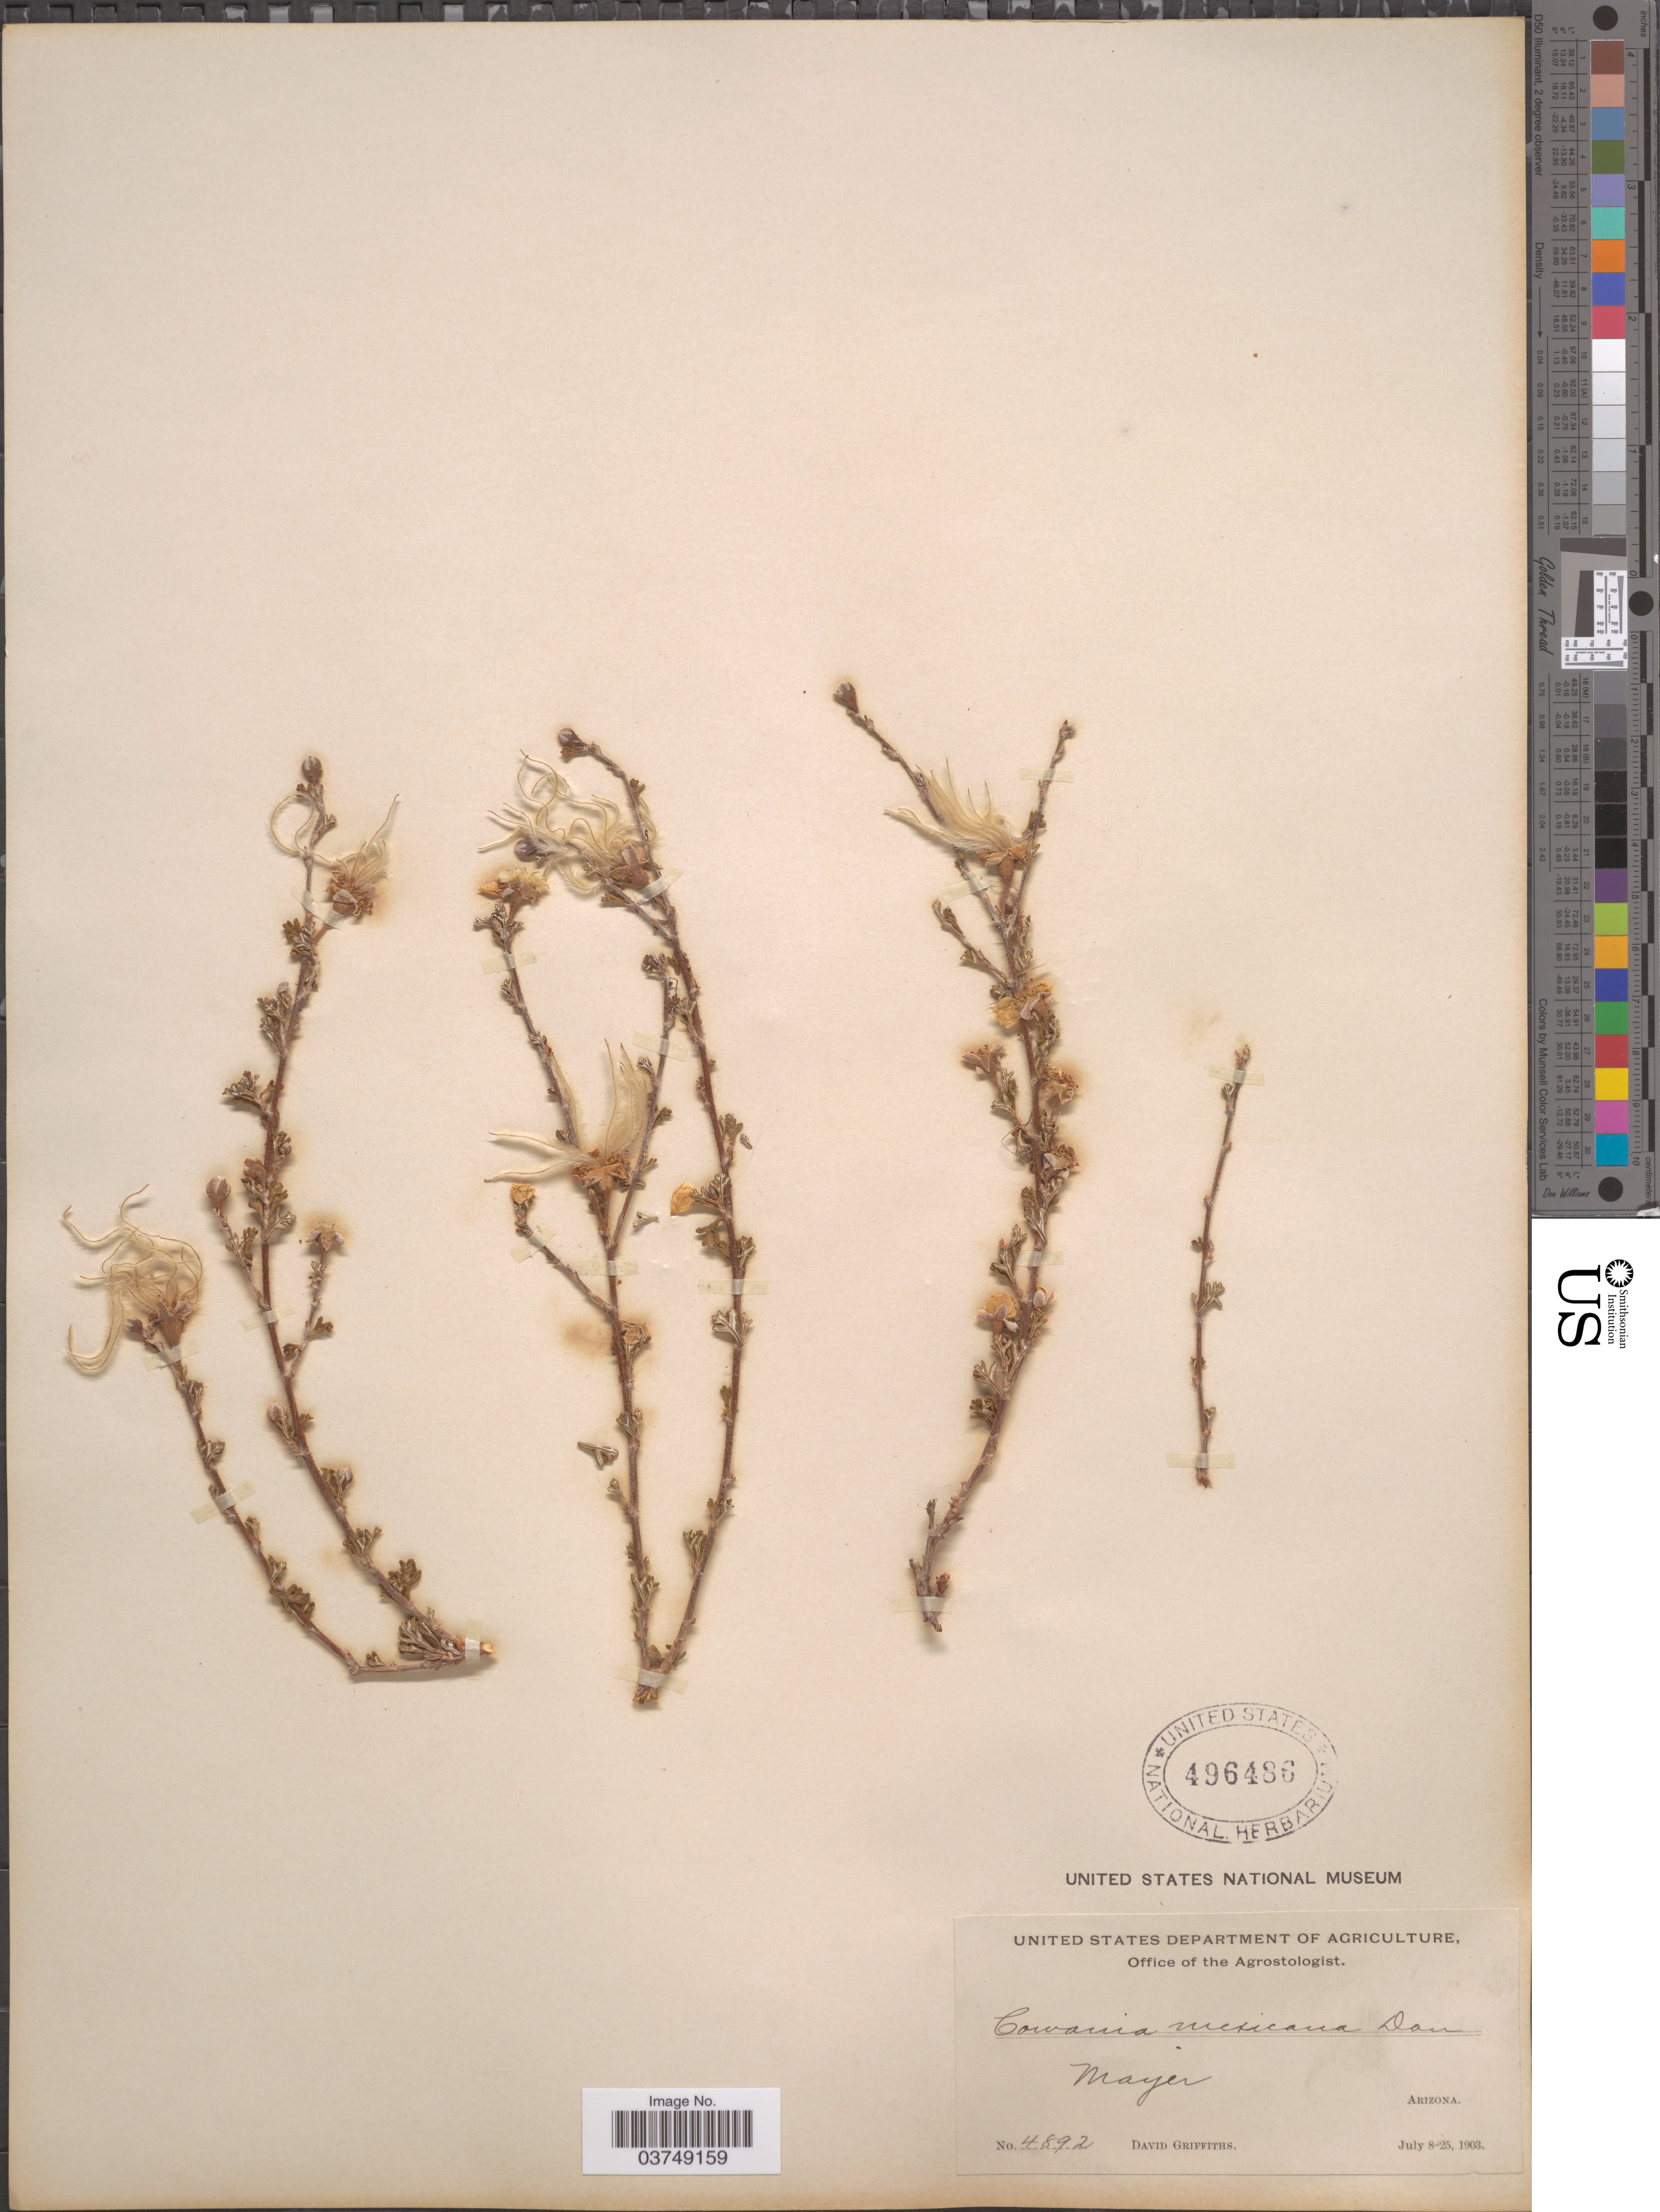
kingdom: Plantae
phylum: Tracheophyta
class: Magnoliopsida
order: Rosales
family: Rosaceae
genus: Purshia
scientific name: Purshia stansburyana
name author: (Torr.) Henrickson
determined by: Strong, Mark T., (BOT), Smithsonian Institution - National Museum of Natural History (UNITED STATES)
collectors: D. Griffiths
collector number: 4892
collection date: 1903-07-08/1903-07-25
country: United States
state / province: Arizona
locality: Mayer.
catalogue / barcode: US 496486